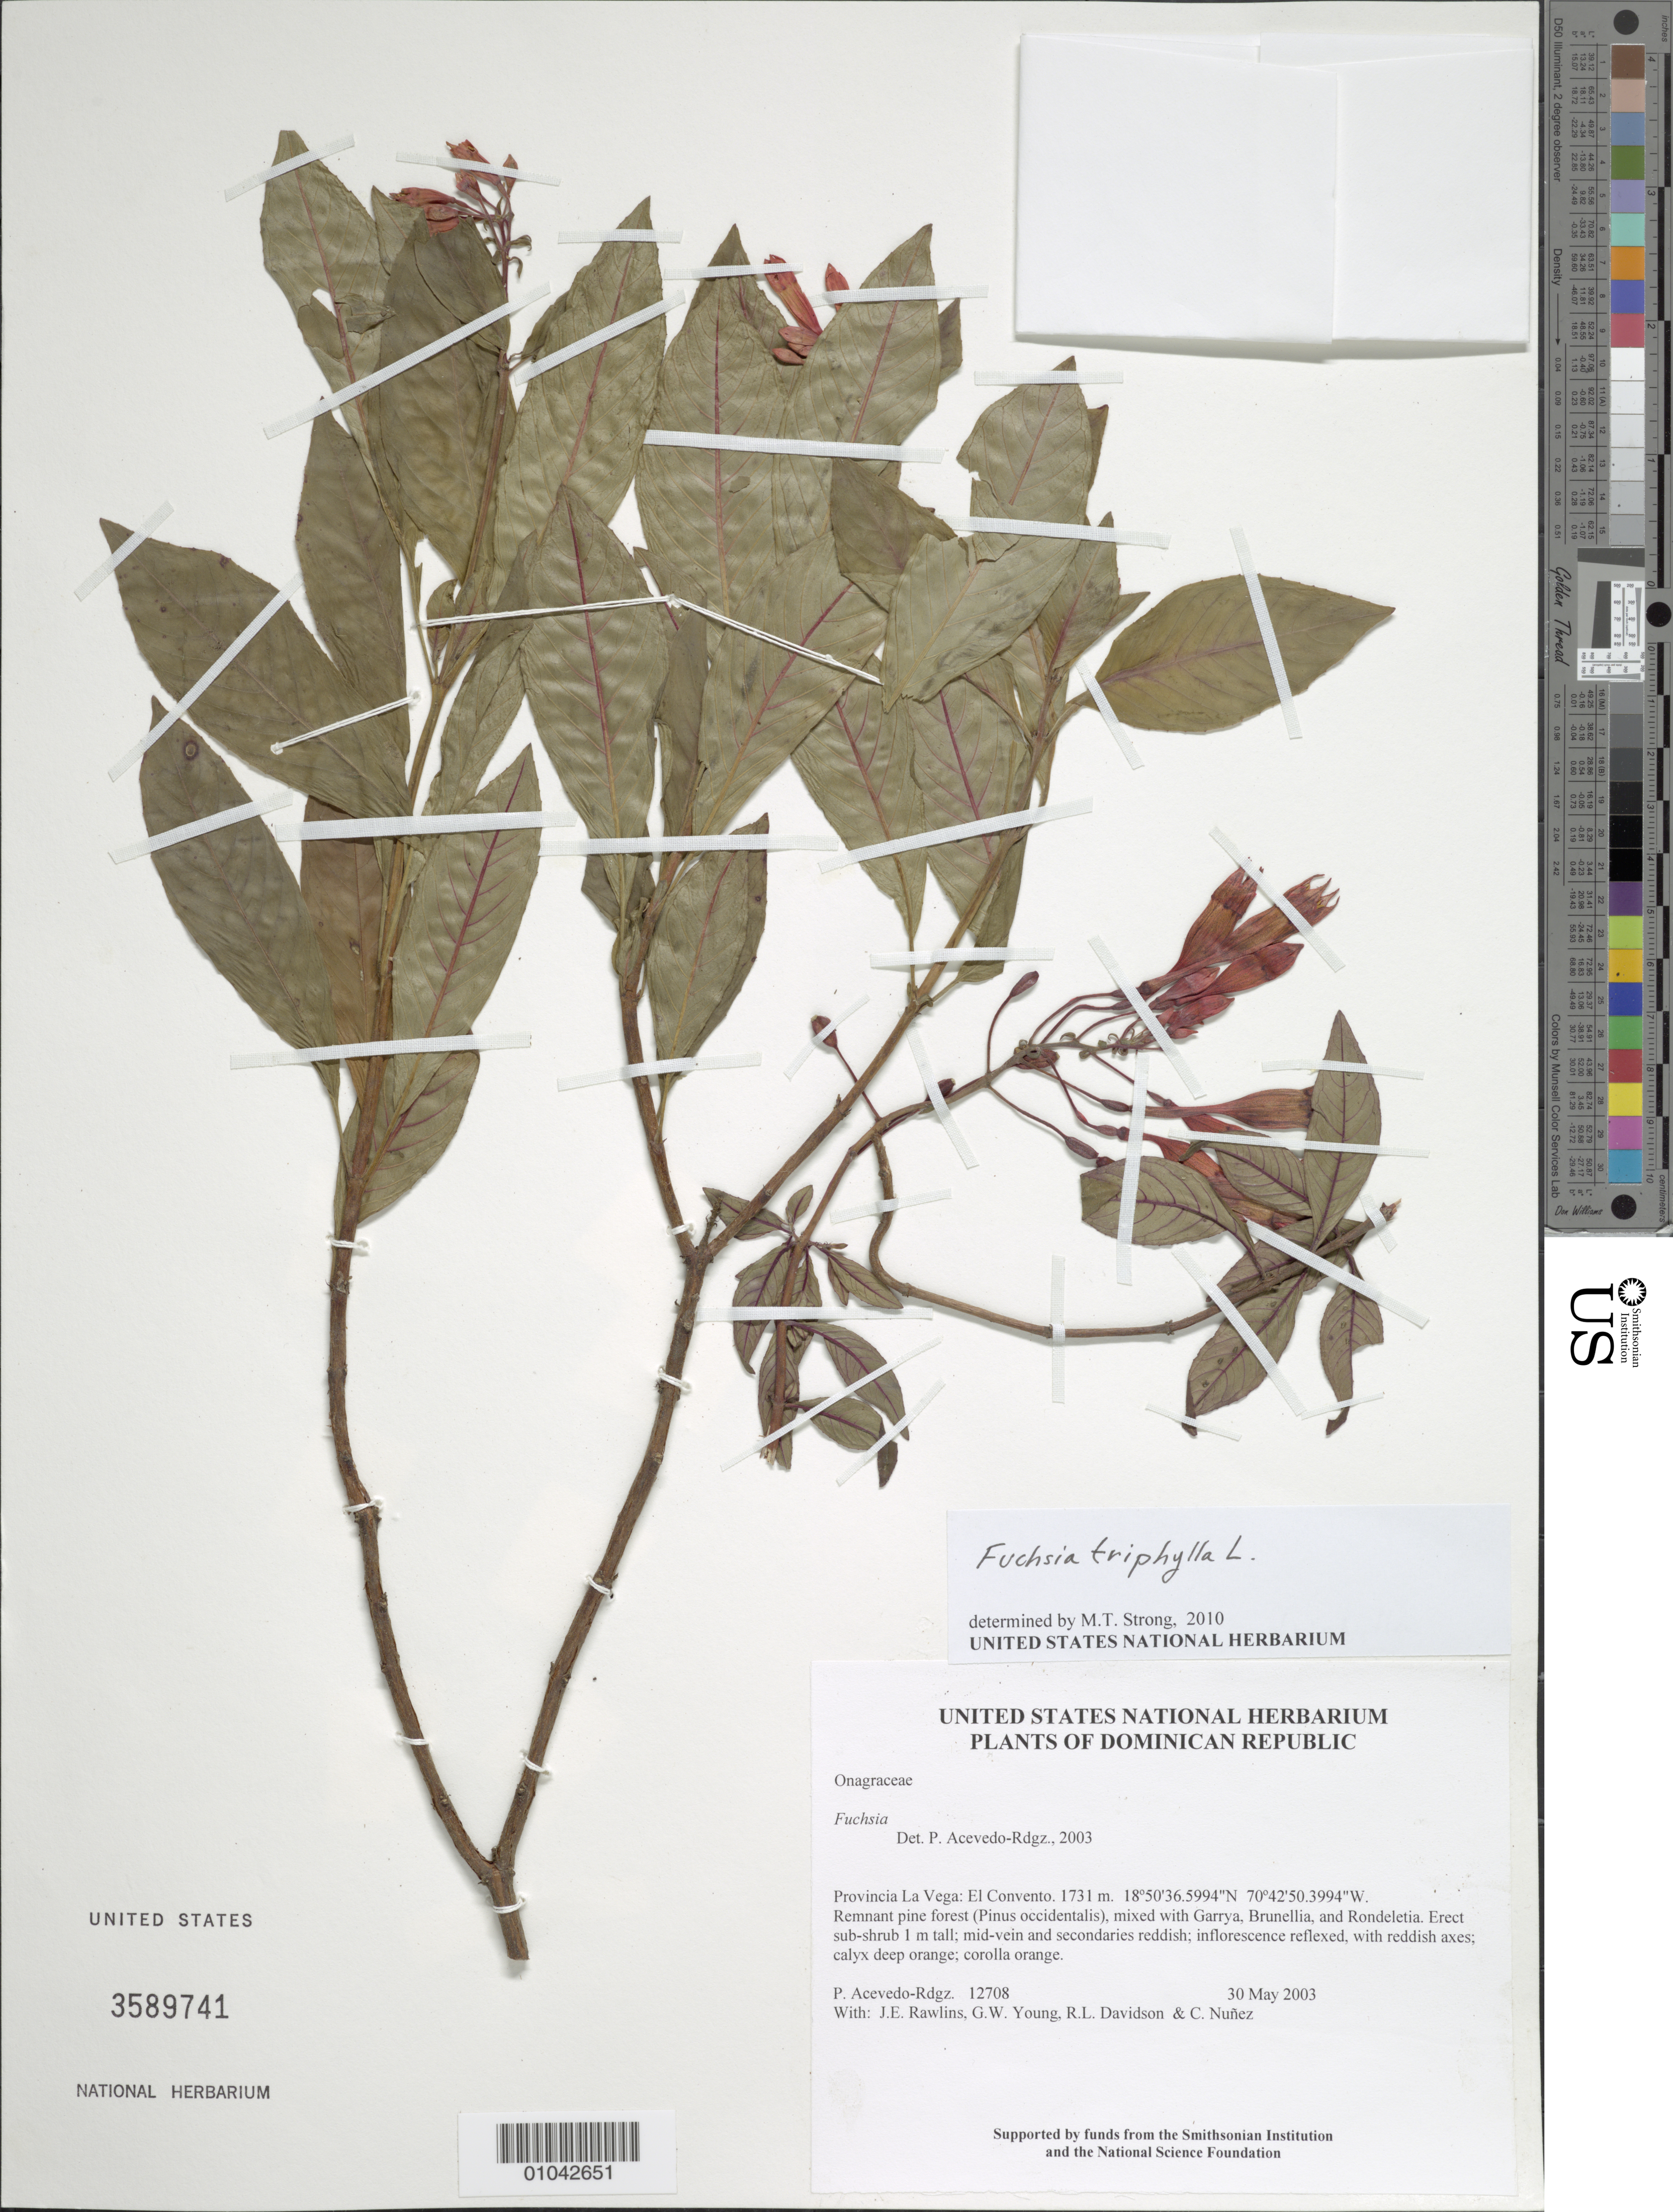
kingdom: Plantae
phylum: Tracheophyta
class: Magnoliopsida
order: Myrtales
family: Onagraceae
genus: Fuchsia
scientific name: Fuchsia triphylla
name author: L.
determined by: Strong, M. T., (US), Smithsonian Institution - National Museum of Natural History (UNITED STATES)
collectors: P. Acevedo-Rodr., J. Rawlins, G. Young, R. Davidson & C. Nunez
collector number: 12708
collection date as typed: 30 May 2003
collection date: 2003-05-30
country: Dominican Republic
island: Hispaniola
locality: Provincia La Vega: El Convento.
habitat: Remnant pine forest (Pinus occidentalis), mixed with Garrya, Brunellia, and Rondeletia.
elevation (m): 1731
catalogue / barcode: US 3589741